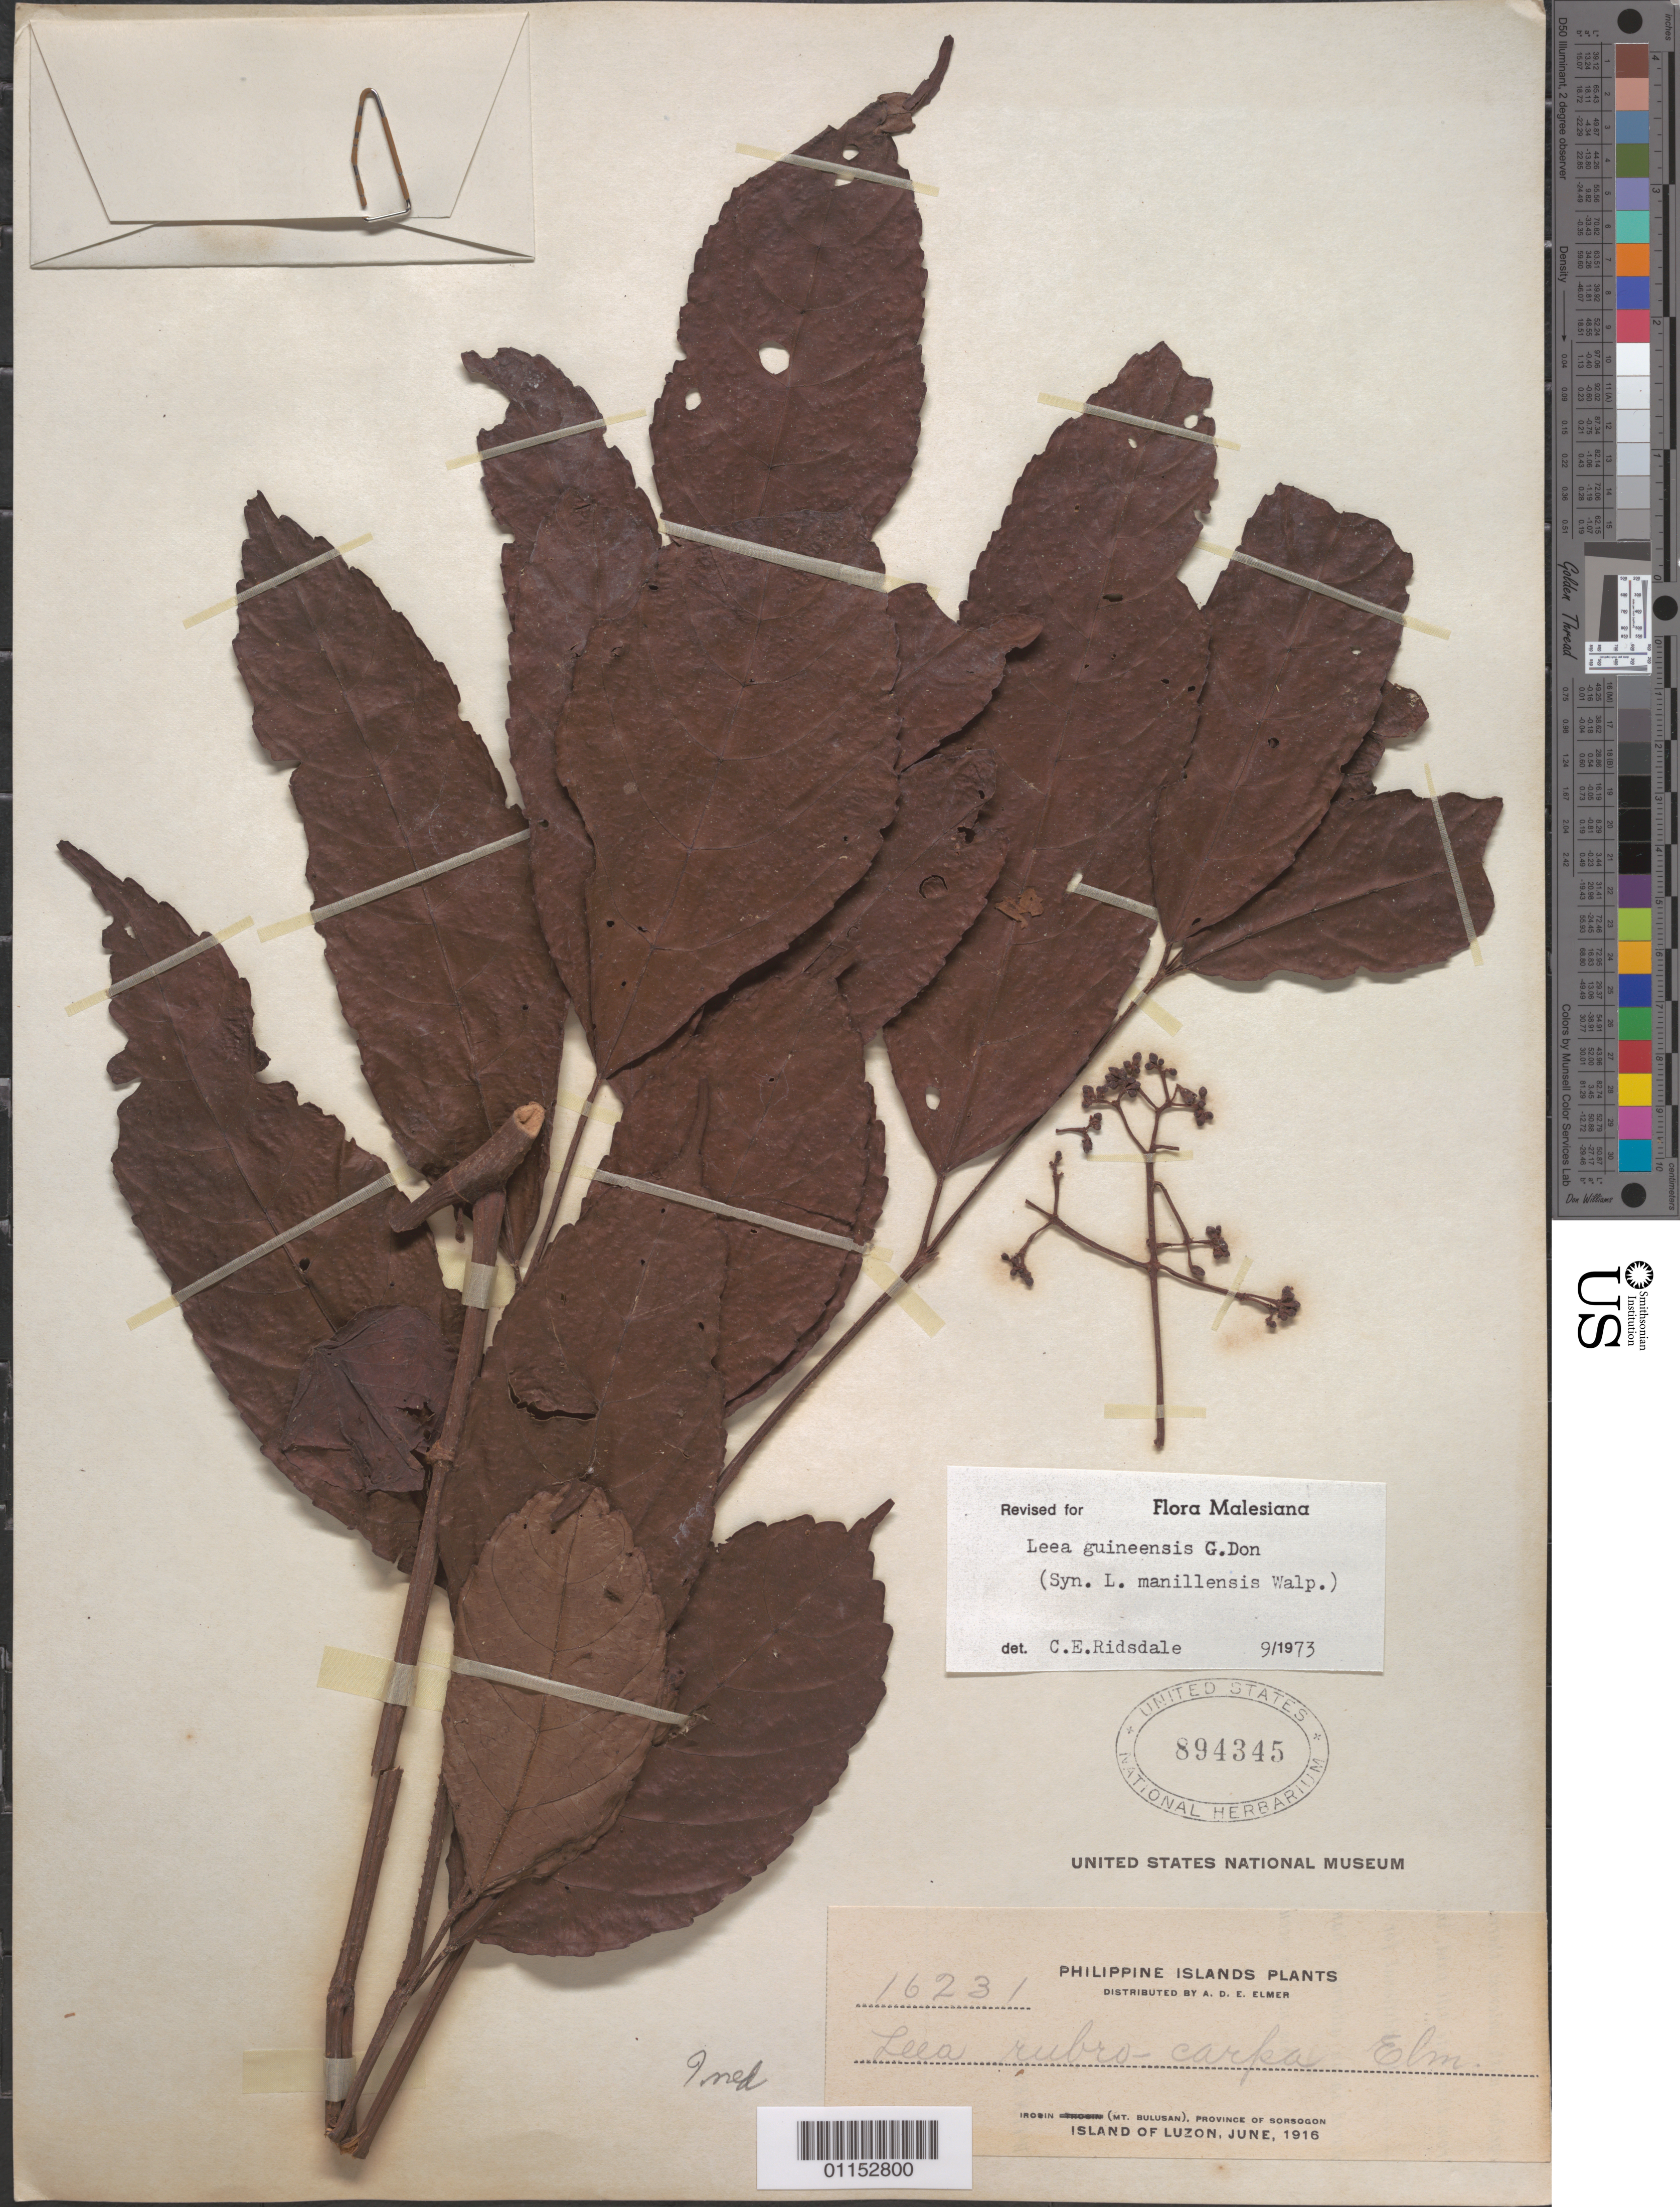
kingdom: Plantae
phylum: Tracheophyta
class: Magnoliopsida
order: Vitales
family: Vitaceae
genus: Leea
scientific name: Leea guineensis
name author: G. Don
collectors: A. D. E. Elmer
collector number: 16231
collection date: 1916-06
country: Philippines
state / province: Bicol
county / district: Sorsogon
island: Luzon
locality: Irosin, Mt Bulusan, Luzon.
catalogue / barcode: US 894345